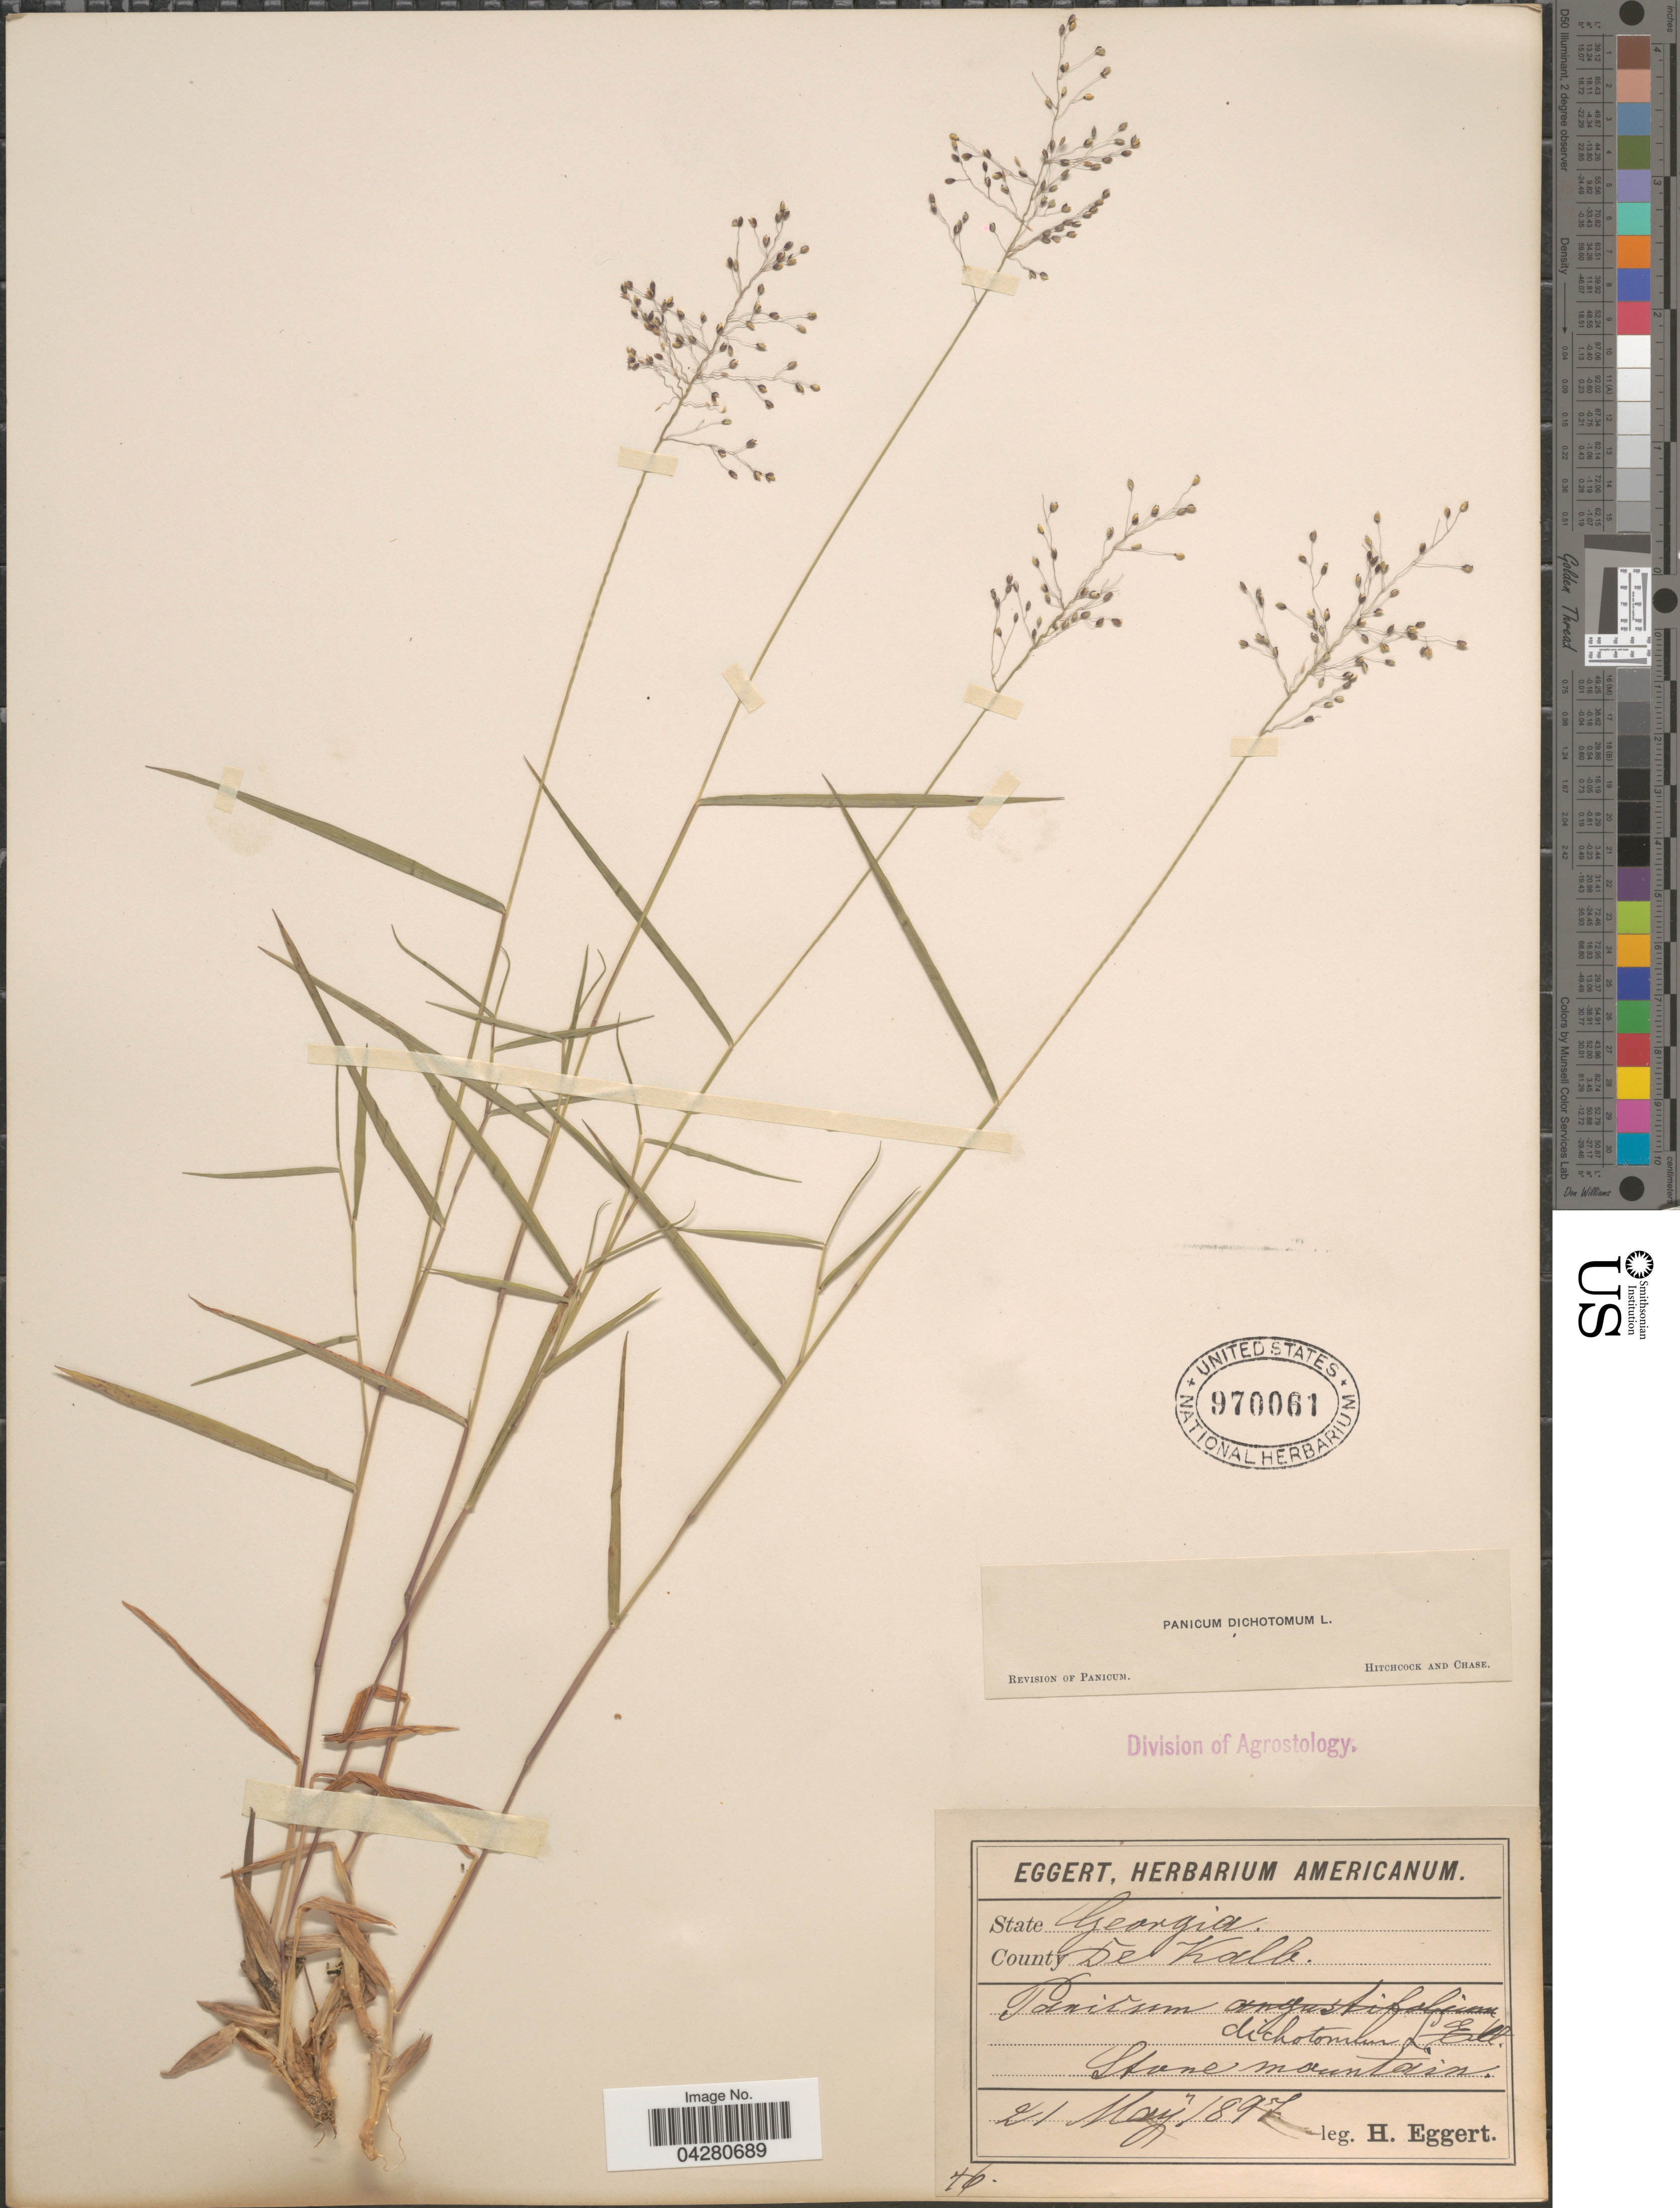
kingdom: Plantae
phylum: Tracheophyta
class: Liliopsida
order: Poales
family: Poaceae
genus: Dichanthelium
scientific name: Dichanthelium dichotomum var. dichotomum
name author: (L.) Gould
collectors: H. Eggert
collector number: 76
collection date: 1897-05-21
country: United States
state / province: Georgia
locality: County De Kalb. Stone mountain.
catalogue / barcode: US 970061